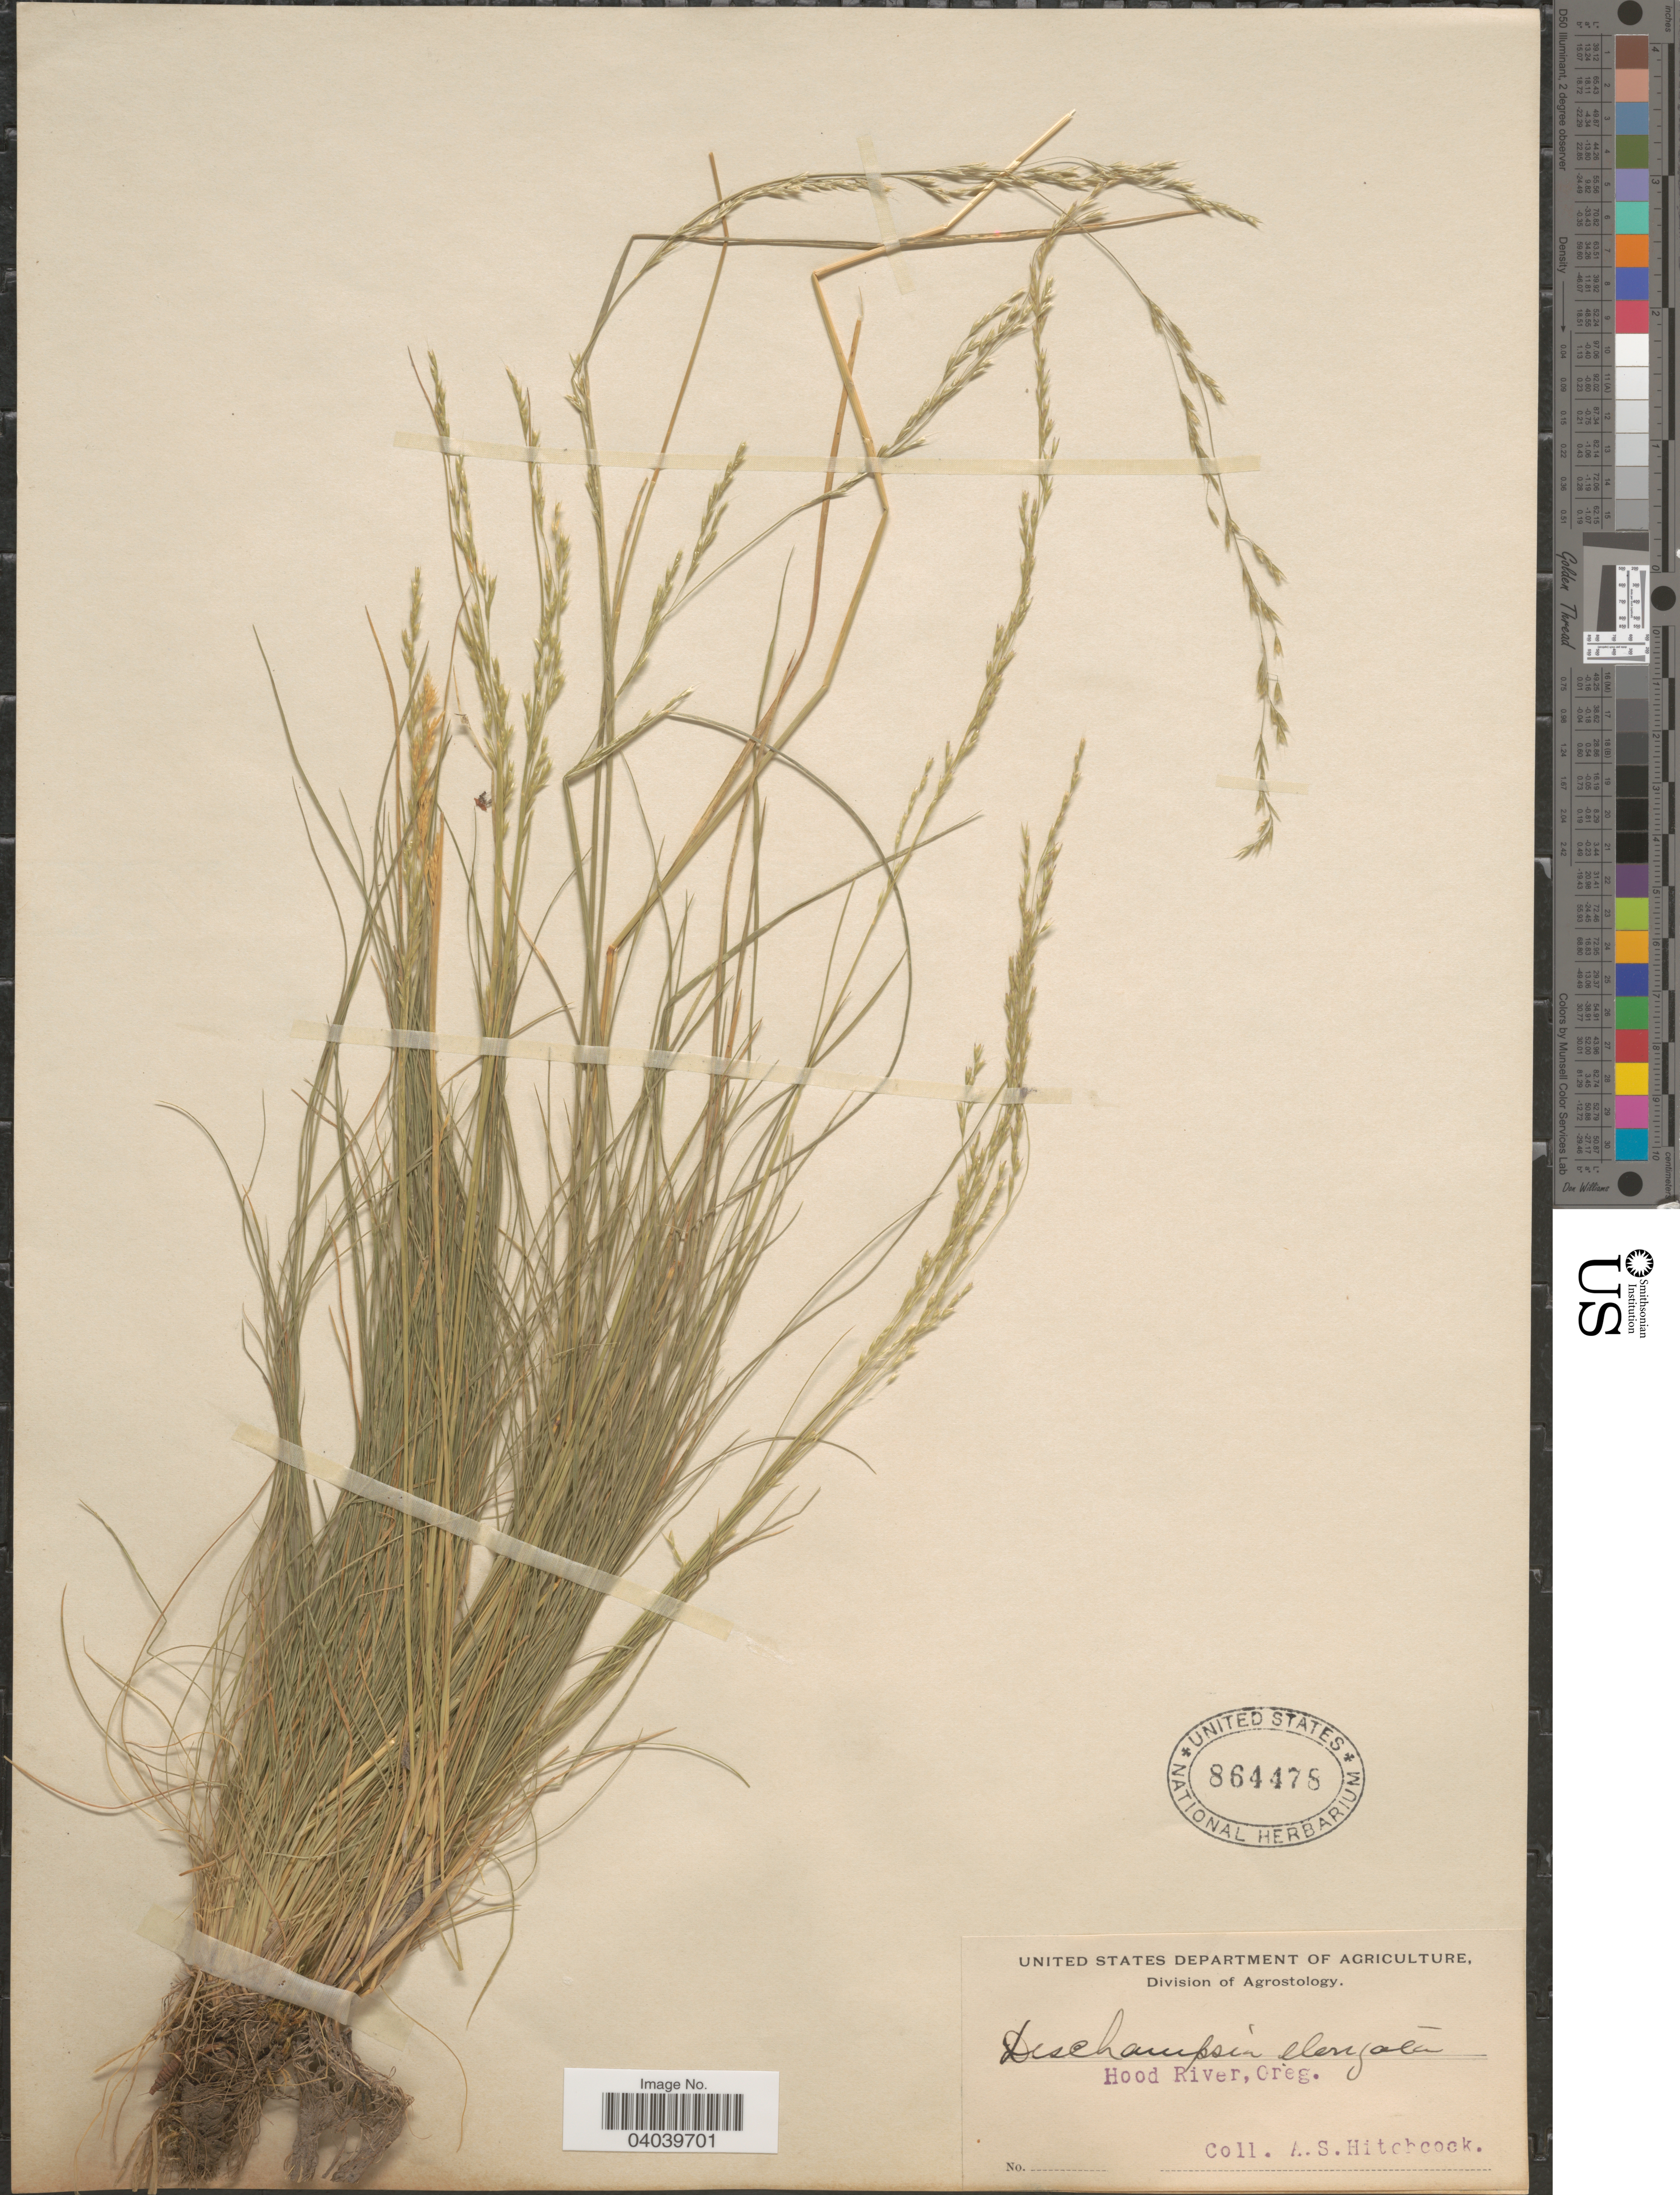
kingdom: Plantae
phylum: Tracheophyta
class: Liliopsida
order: Poales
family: Poaceae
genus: Deschampsia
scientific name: Deschampsia elongata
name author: (Hook.) Munro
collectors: A. S. Hitchcock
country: United States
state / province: Oregon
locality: Hood River.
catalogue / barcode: US 864478